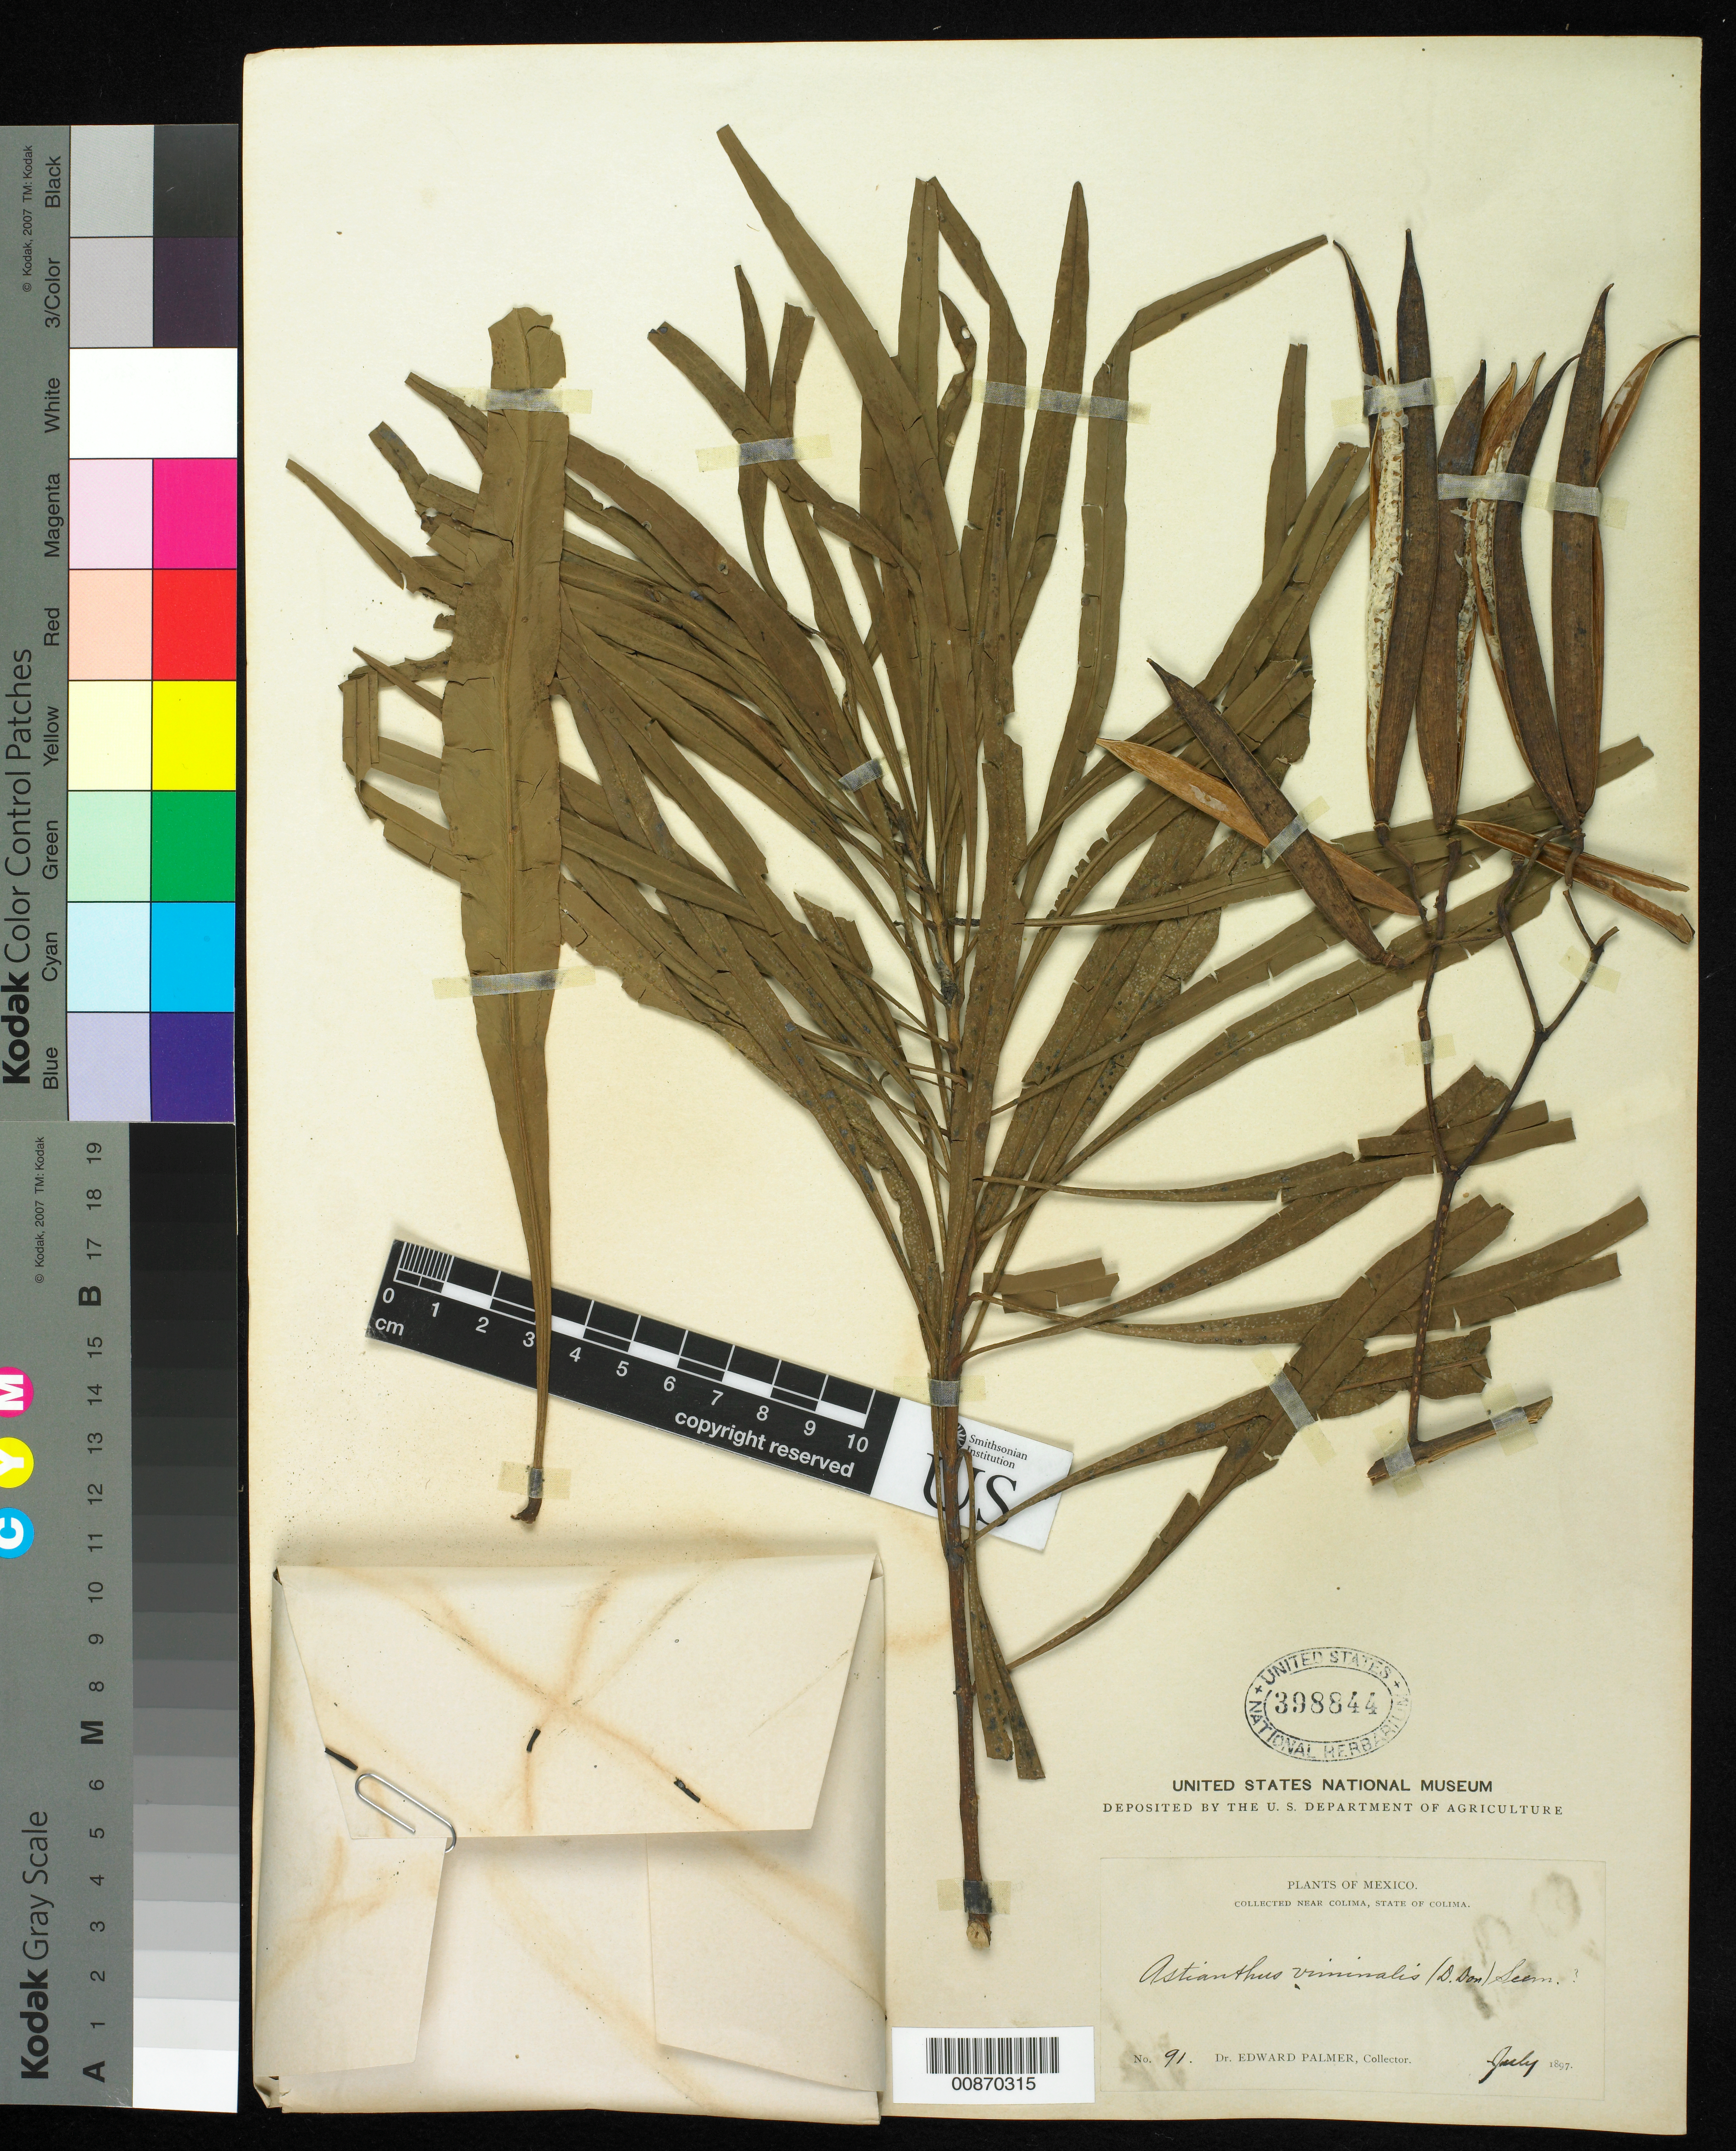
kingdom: Plantae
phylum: Tracheophyta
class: Magnoliopsida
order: Lamiales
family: Bignoniaceae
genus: Astianthus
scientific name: Astianthus viminalis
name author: (Kunth) Baill.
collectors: E. Palmer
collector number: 91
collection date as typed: Jul 1897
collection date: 1897-07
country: Mexico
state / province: Colima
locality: Near Colima, Colima.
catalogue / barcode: US 398844